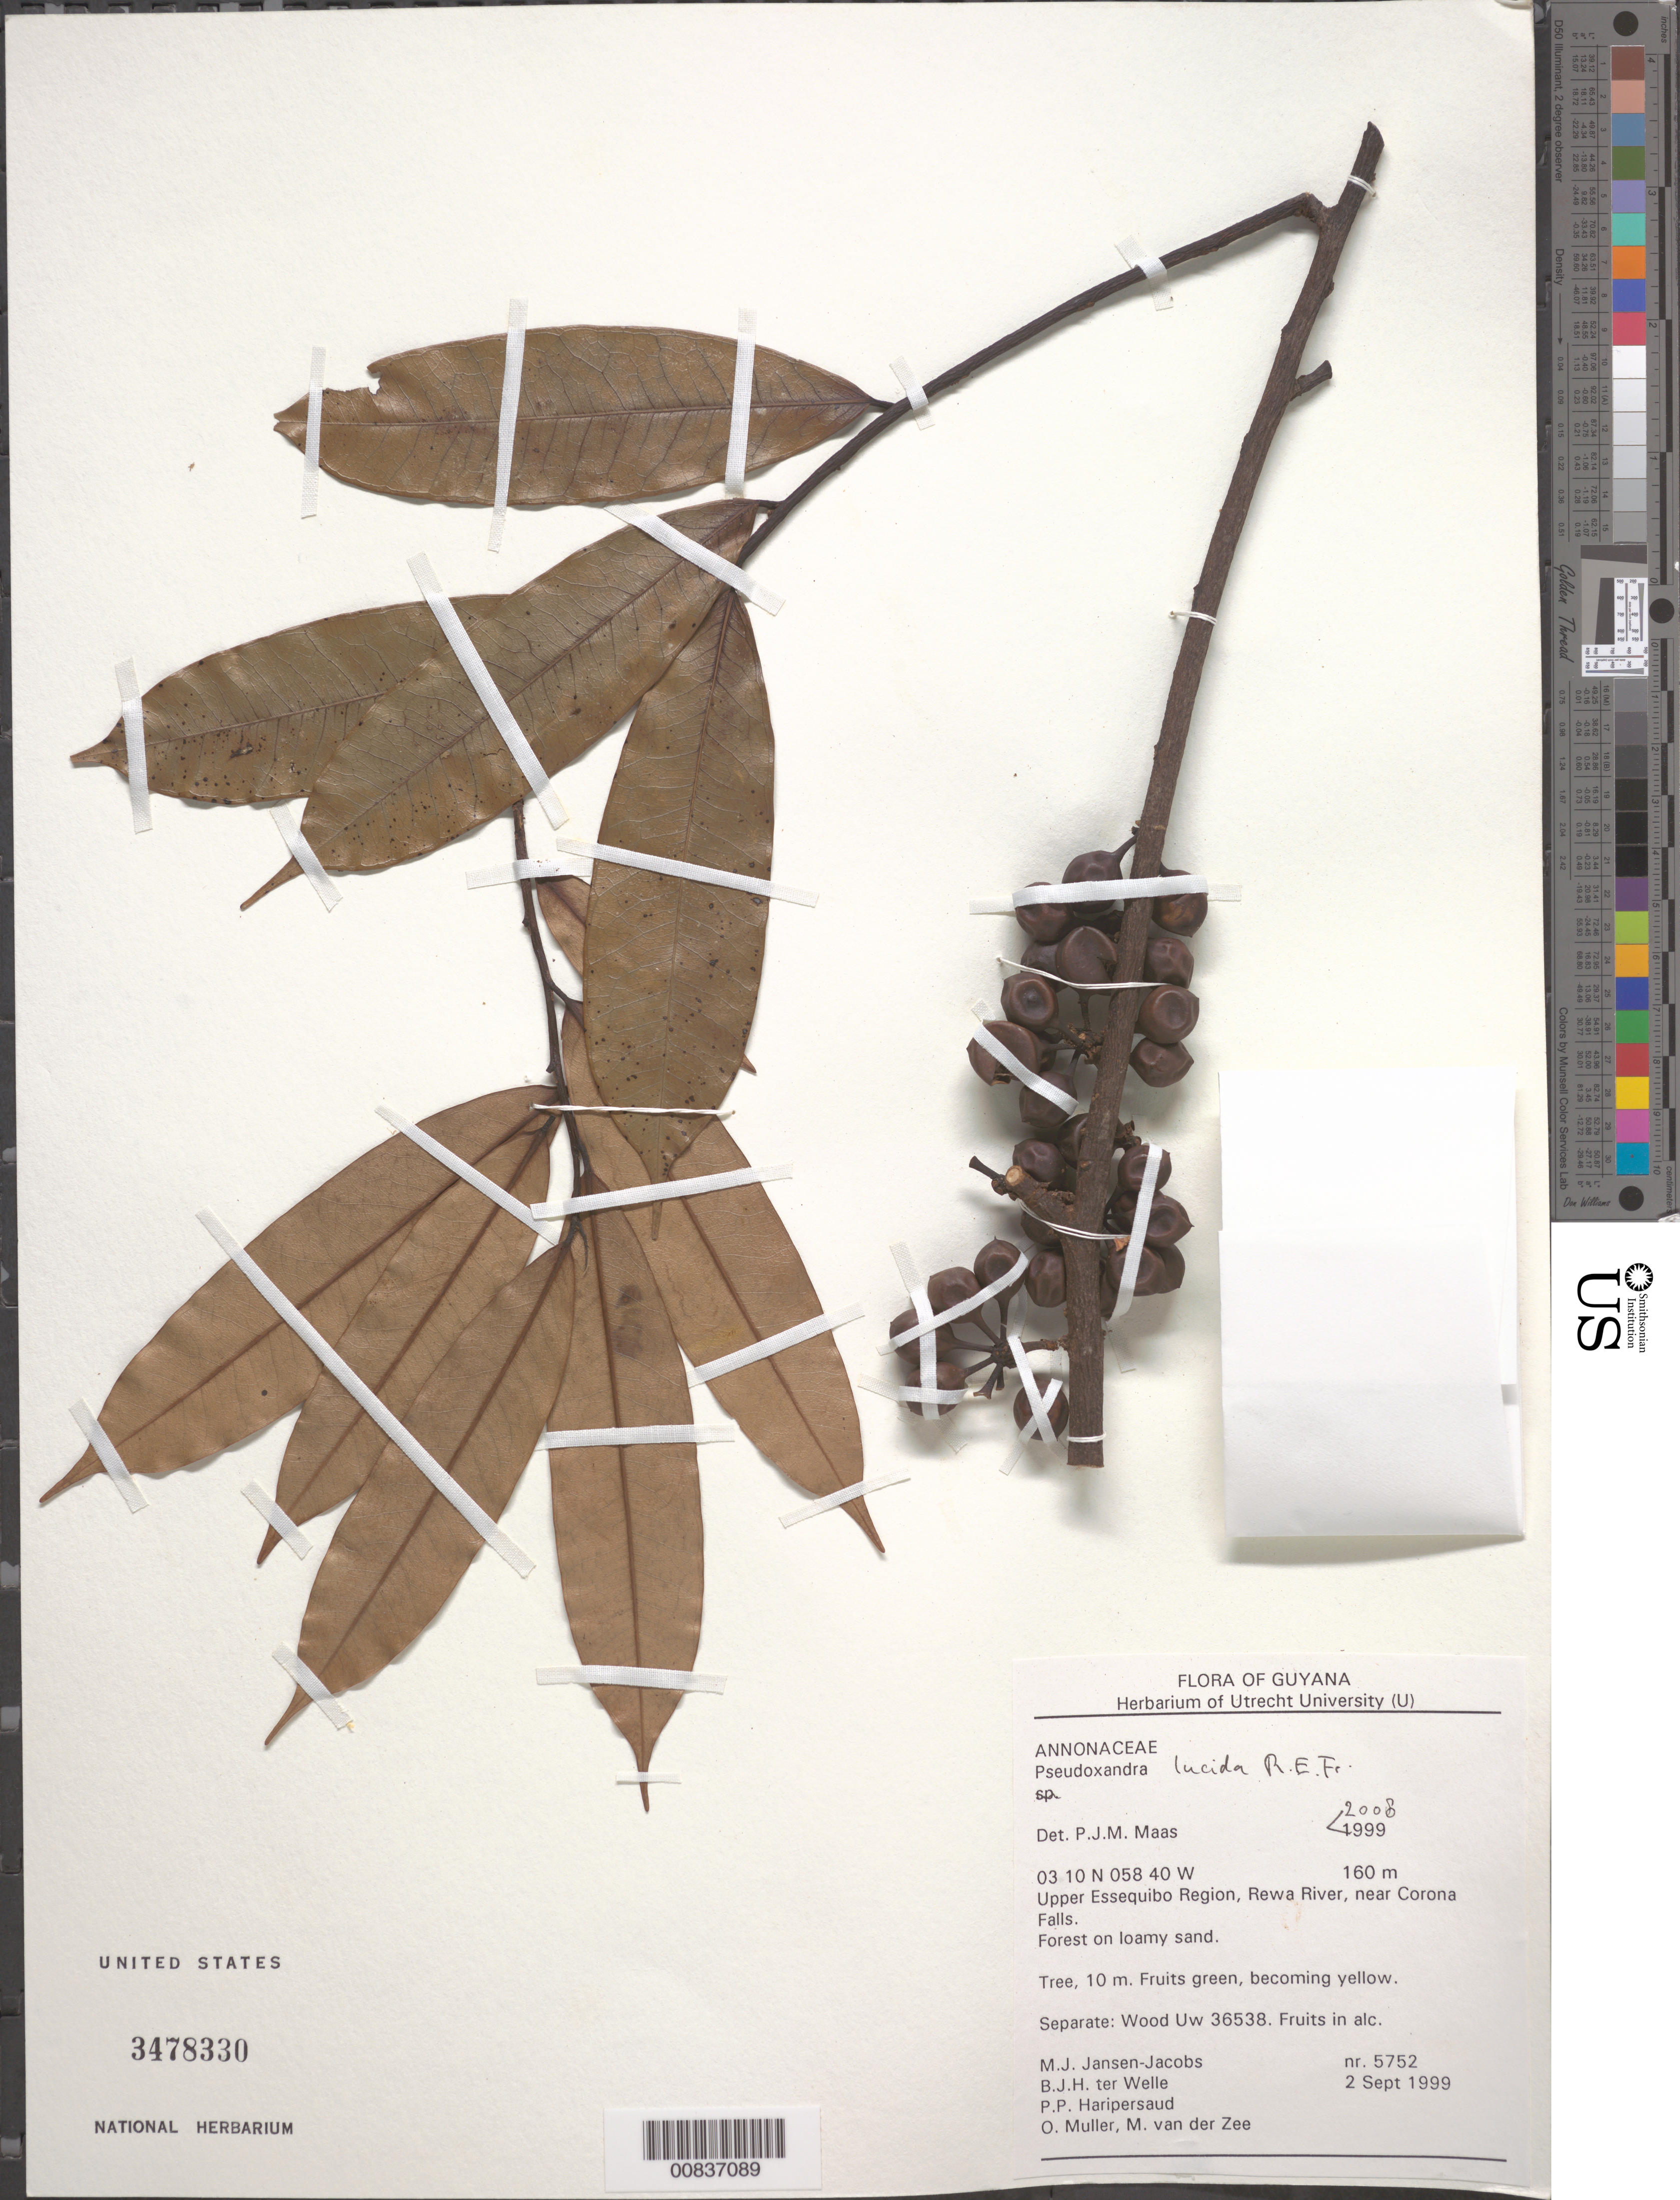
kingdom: Plantae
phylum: Tracheophyta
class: Magnoliopsida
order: Magnoliales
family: Annonaceae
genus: Pseudoxandra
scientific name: Pseudoxandra lucida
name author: R.E. Fr.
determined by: Maas, Paul J. M.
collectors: M. J. Jansen-Jacobs, B. Welle, P. Haripersaud, O. Muller & M. van der Zee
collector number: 5752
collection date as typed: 2-Sep-99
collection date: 1999-09-02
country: Guyana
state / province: U. Takutu-U. Essequibo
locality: Rewa River, near Corona Falls, Upper Essequibo Region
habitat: Forest on loamy sand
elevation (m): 160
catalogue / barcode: US 3478330